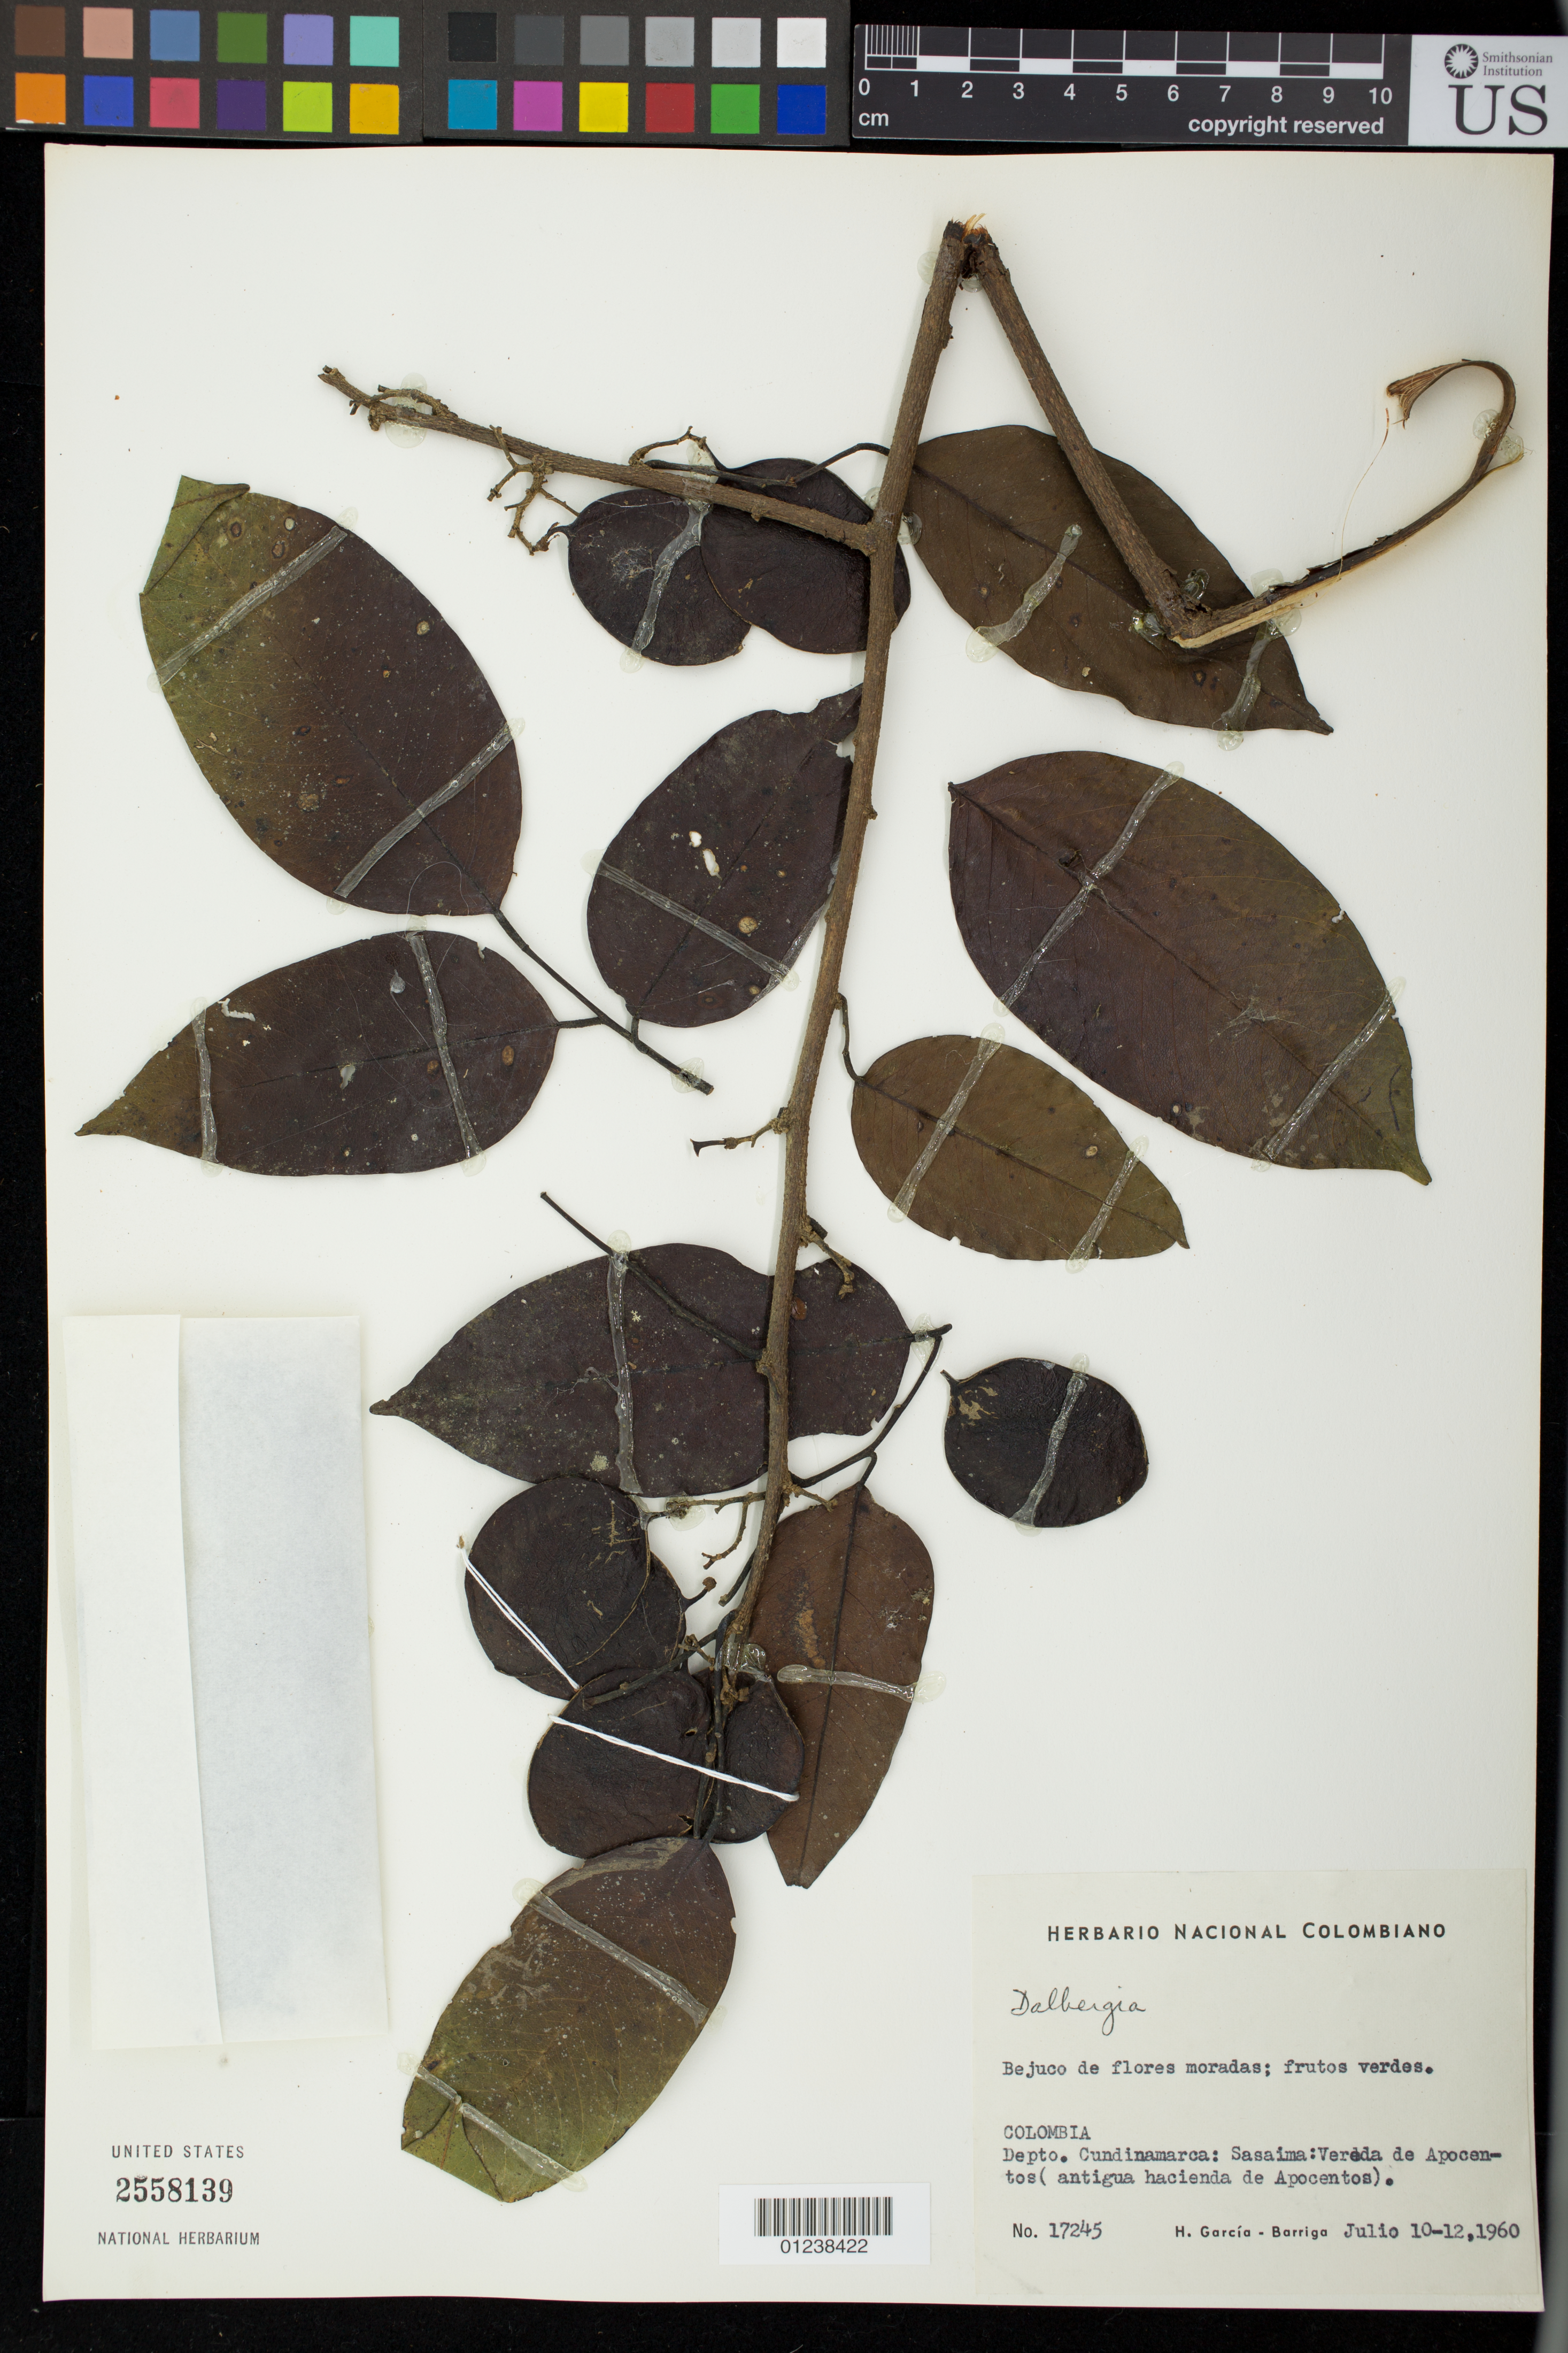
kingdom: Plantae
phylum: Tracheophyta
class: Magnoliopsida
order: Fabales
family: Fabaceae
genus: Dalbergia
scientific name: Dalbergia monetaria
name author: L. f.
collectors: H. García Barriga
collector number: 17245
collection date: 1960-07-10/1960-07-12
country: Colombia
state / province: Cundinamarca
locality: Saasima: Vereda de Apocentos (antigua hacienda de Apocentos)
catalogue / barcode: US 2558139